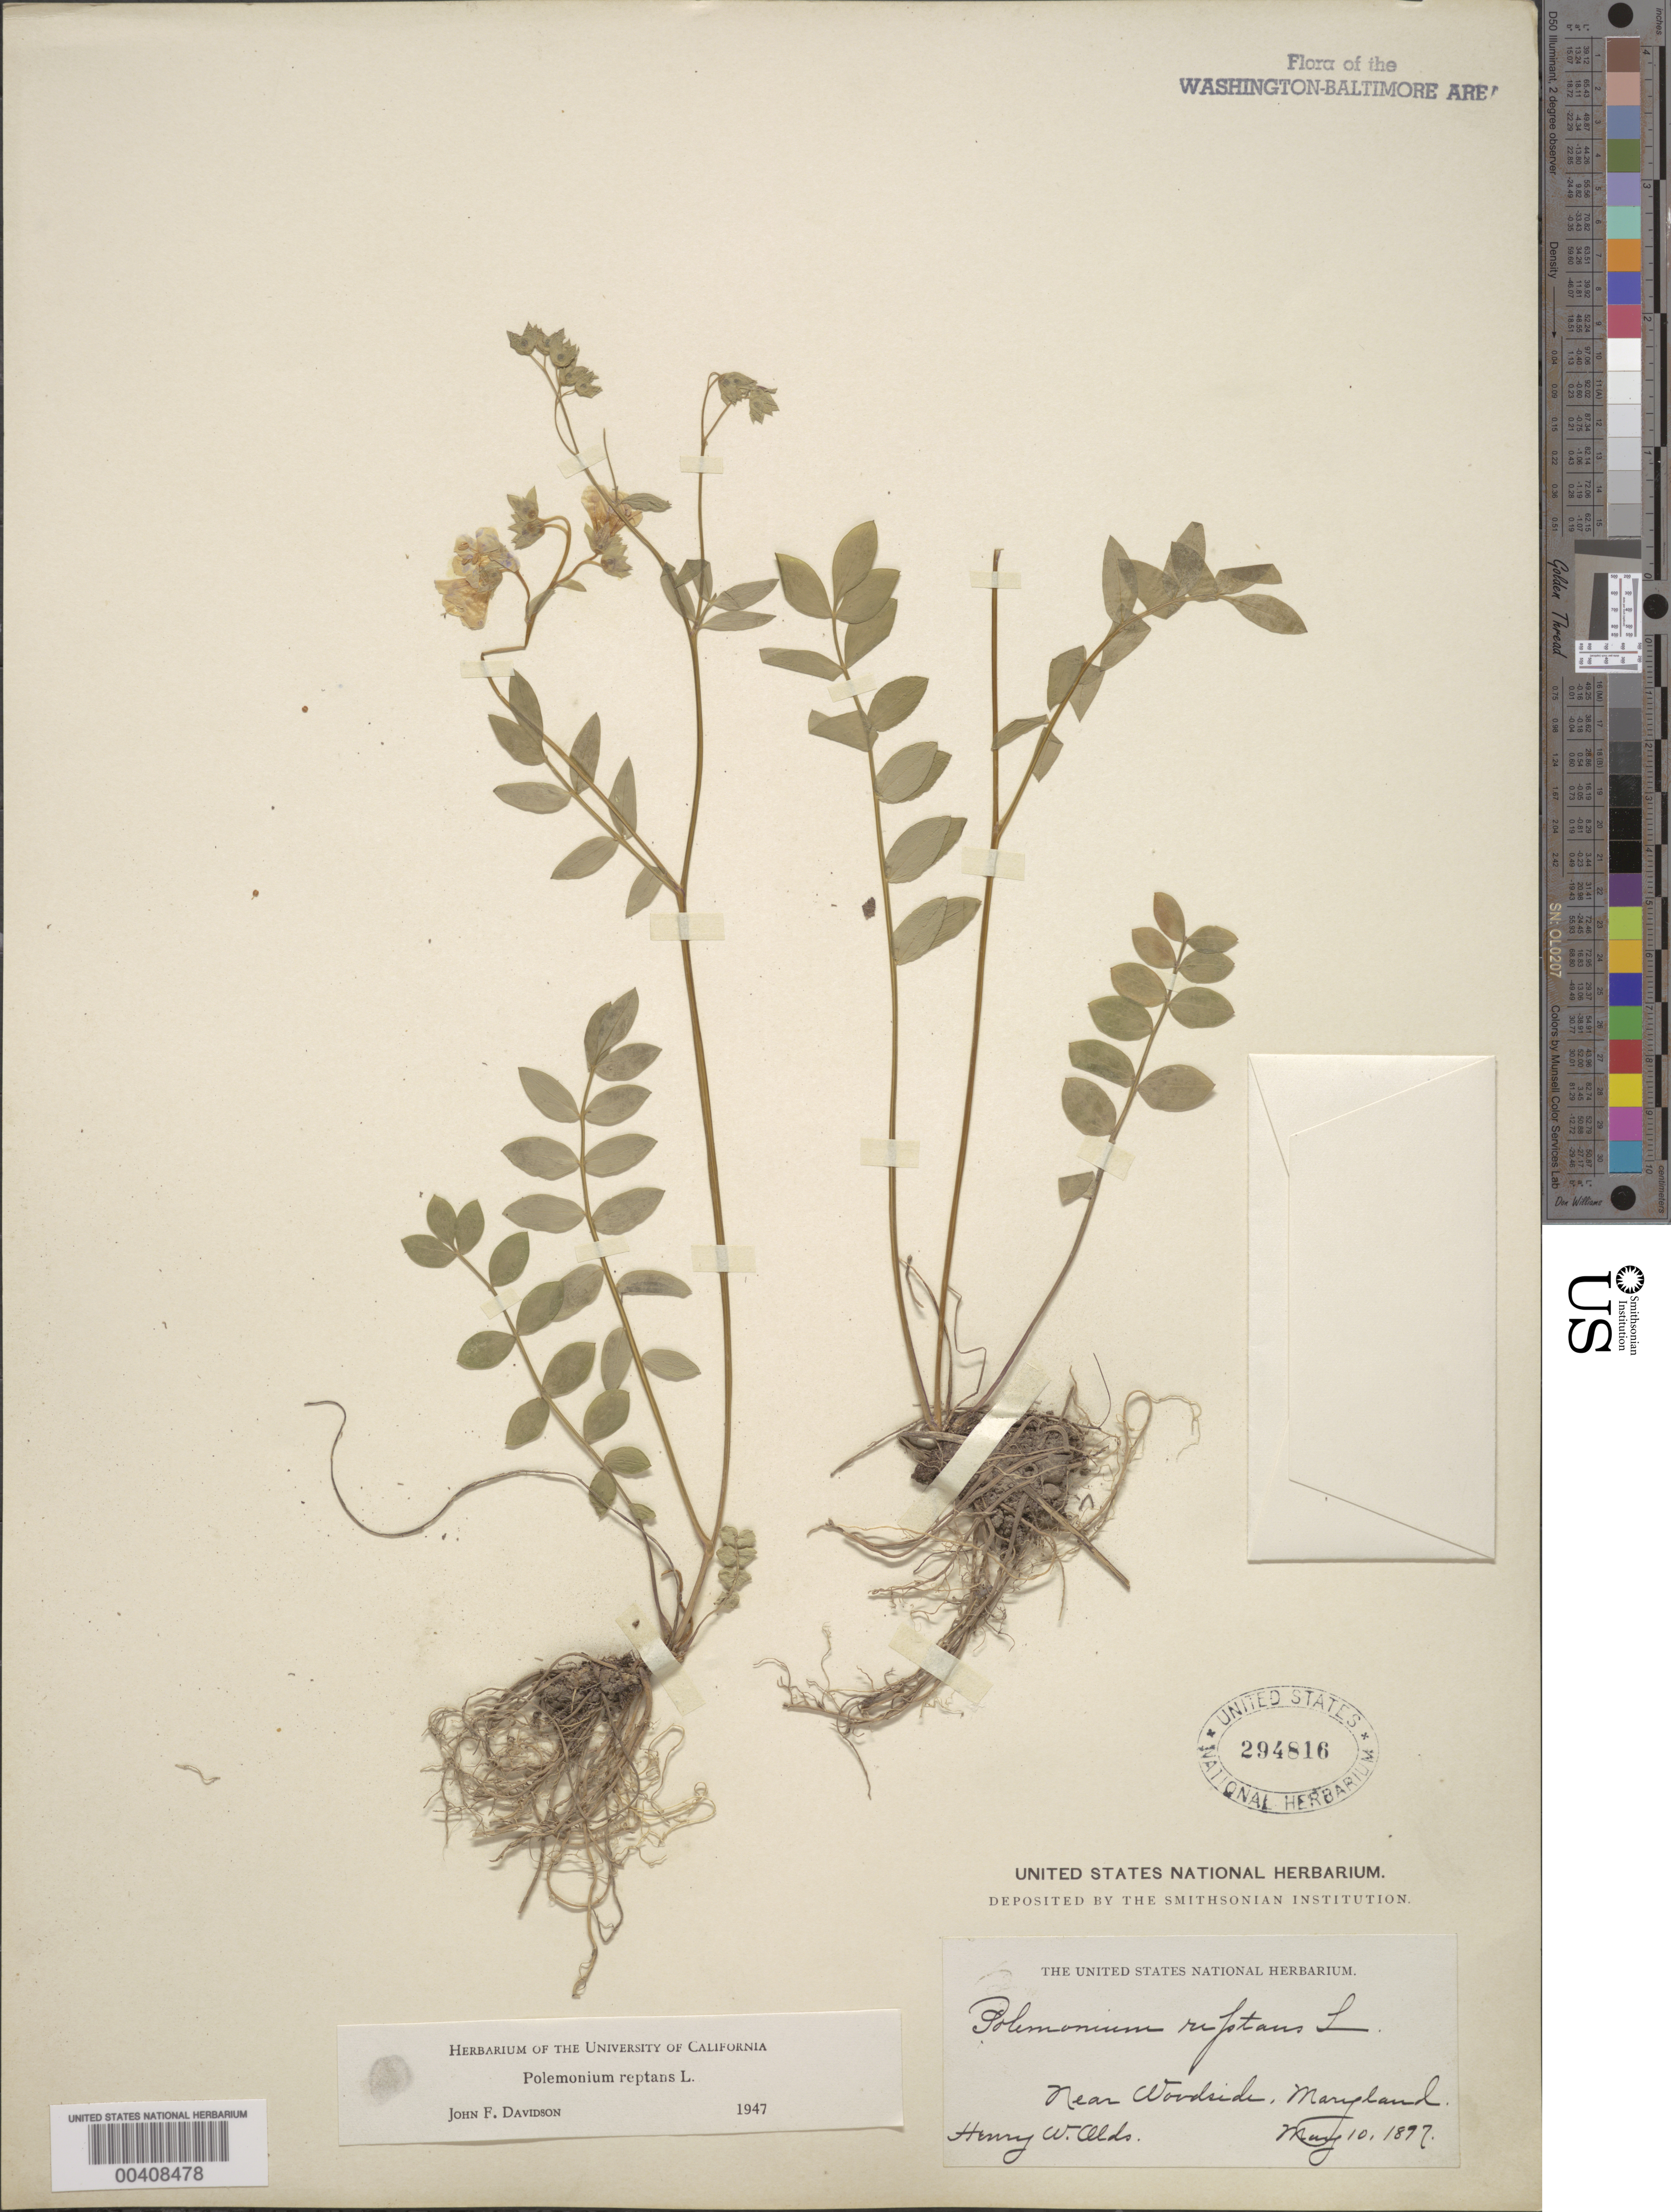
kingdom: Plantae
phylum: Tracheophyta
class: Magnoliopsida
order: Ericales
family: Polemoniaceae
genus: Polemonium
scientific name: Polemonium reptans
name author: L.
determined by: Davidson, J. F.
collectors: H. W. Olds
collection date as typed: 10 May 1897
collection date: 1897-05-10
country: United States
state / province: Maryland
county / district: Montgomery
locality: Woodside, near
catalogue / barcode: US 294816